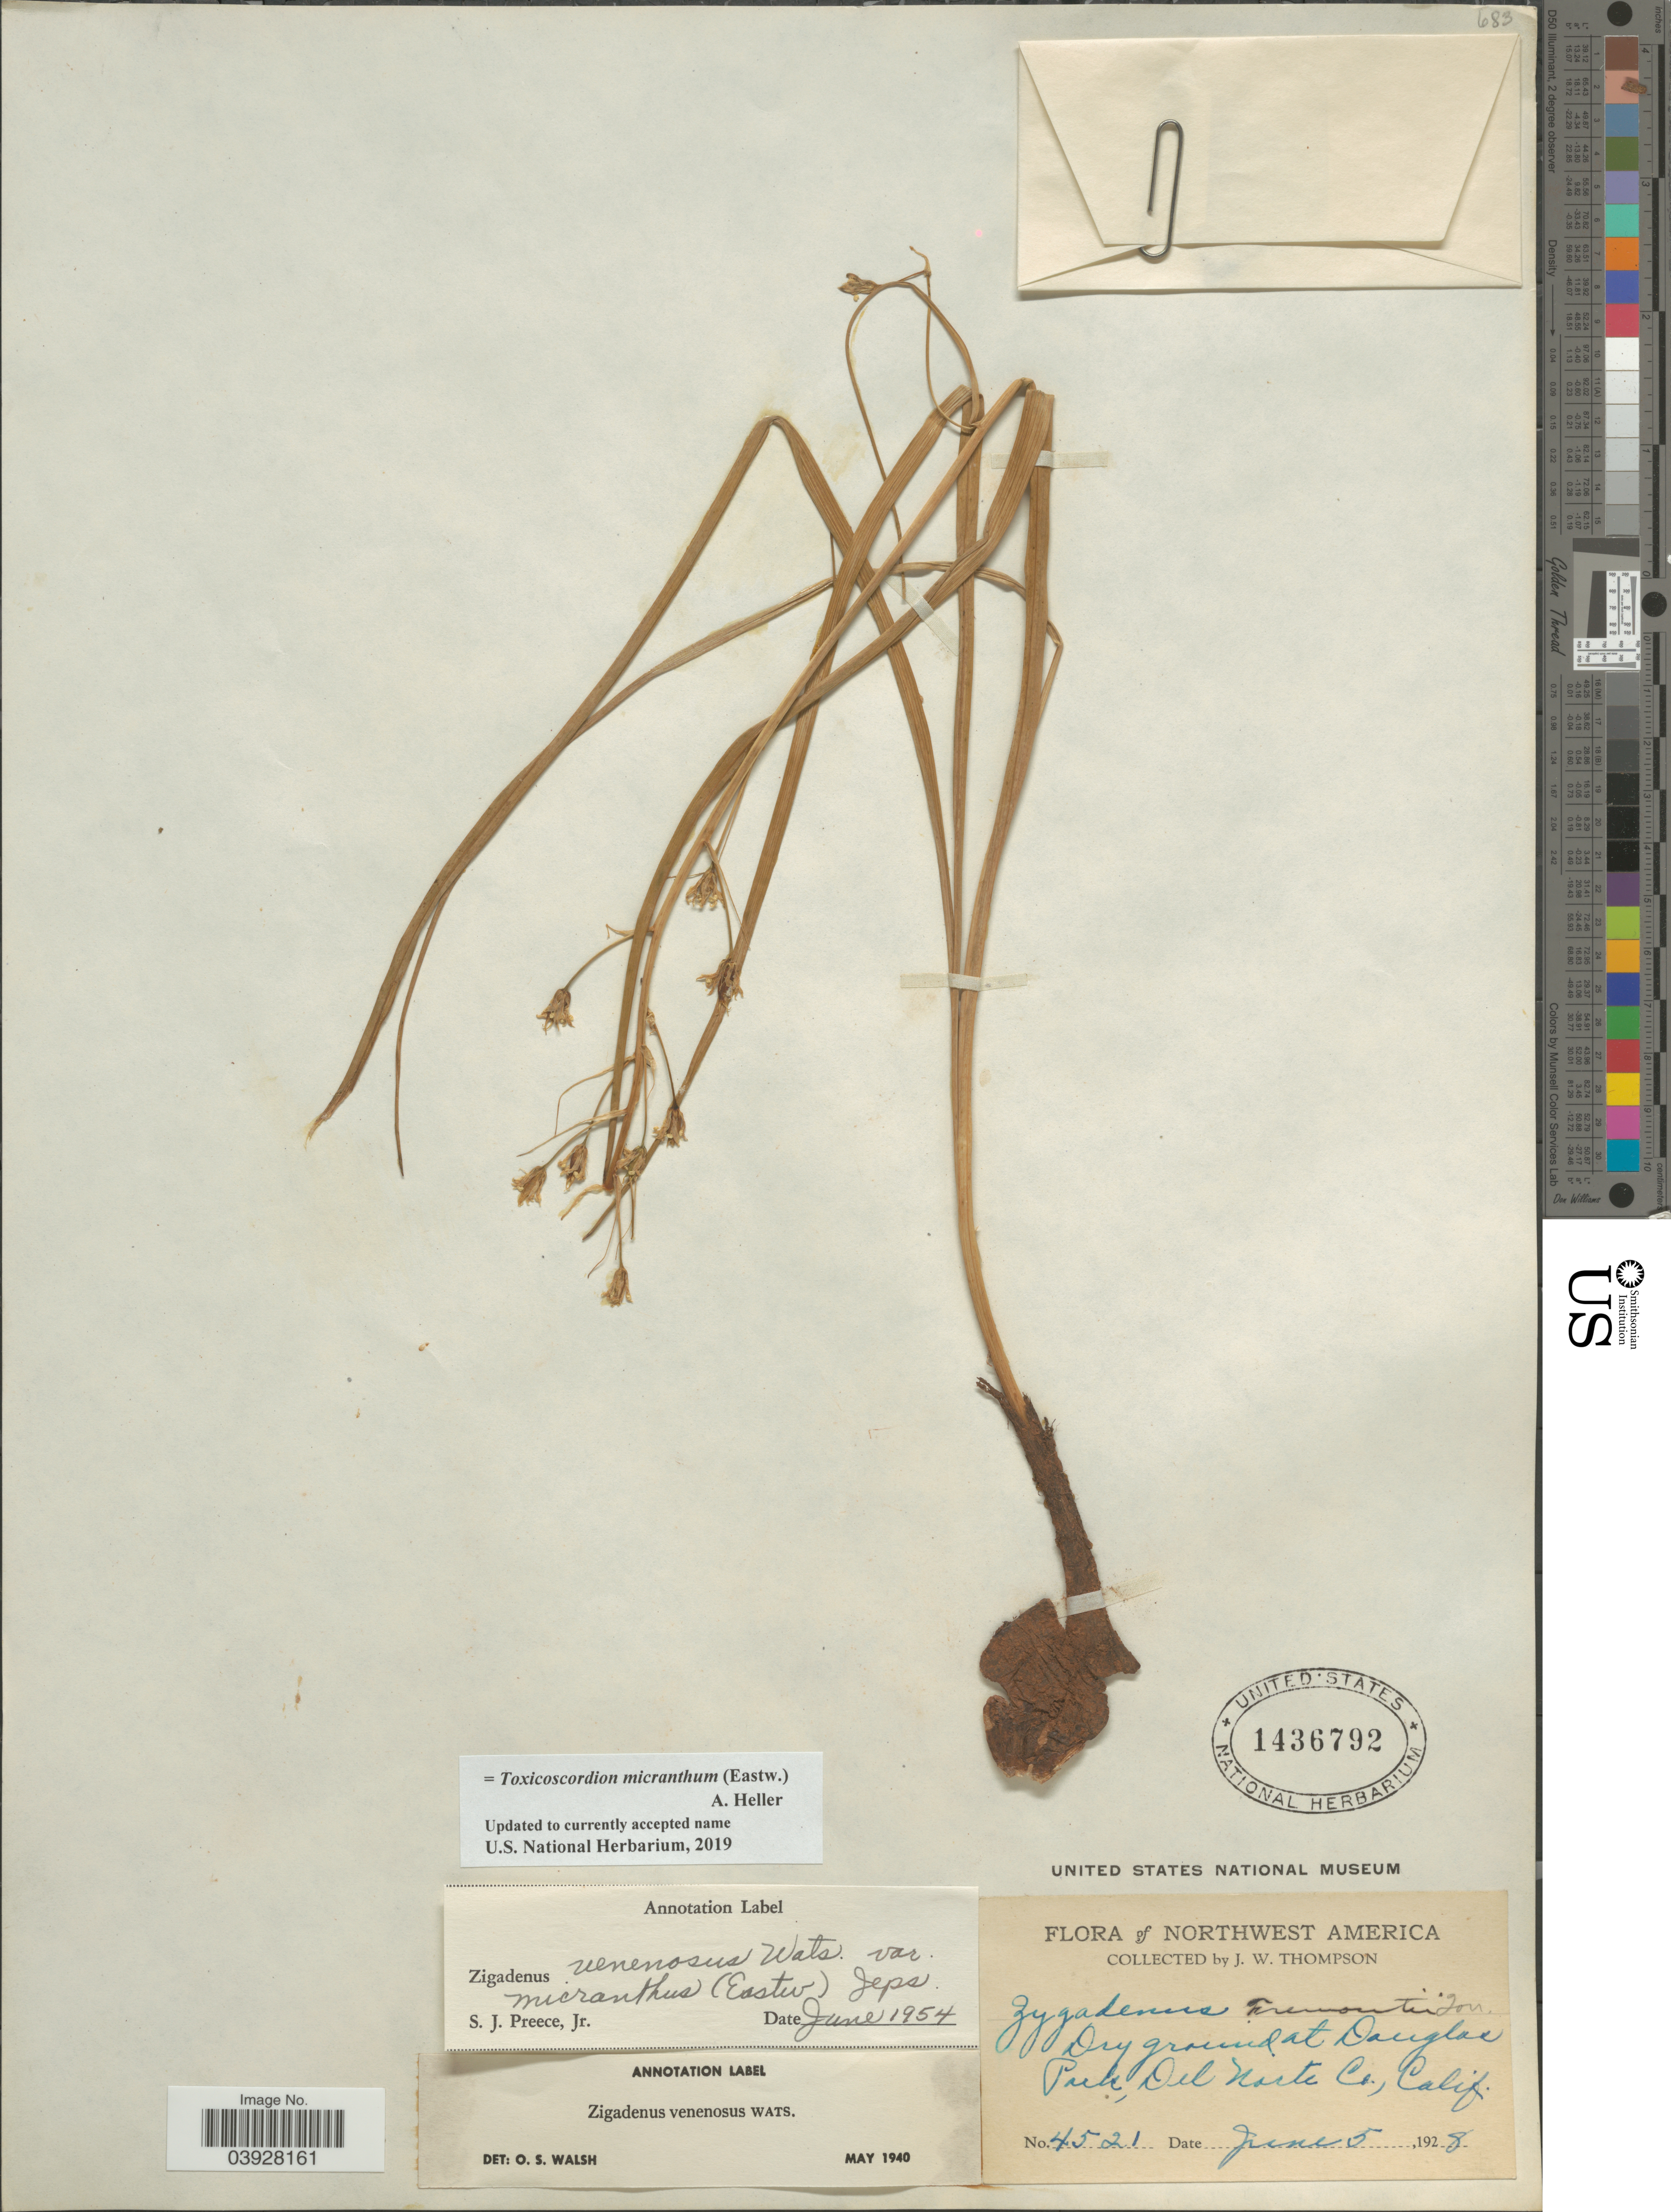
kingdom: Plantae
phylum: Tracheophyta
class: Liliopsida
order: Liliales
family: Melanthiaceae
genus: Toxicoscordion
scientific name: Toxicoscordion micranthum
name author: (Eastw.) A. Heller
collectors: J. Thompson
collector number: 4521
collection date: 1928-06-05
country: United States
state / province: California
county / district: Del Norte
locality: Northwest America. Douglas Park, Del Norte Co.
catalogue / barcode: US 1436792